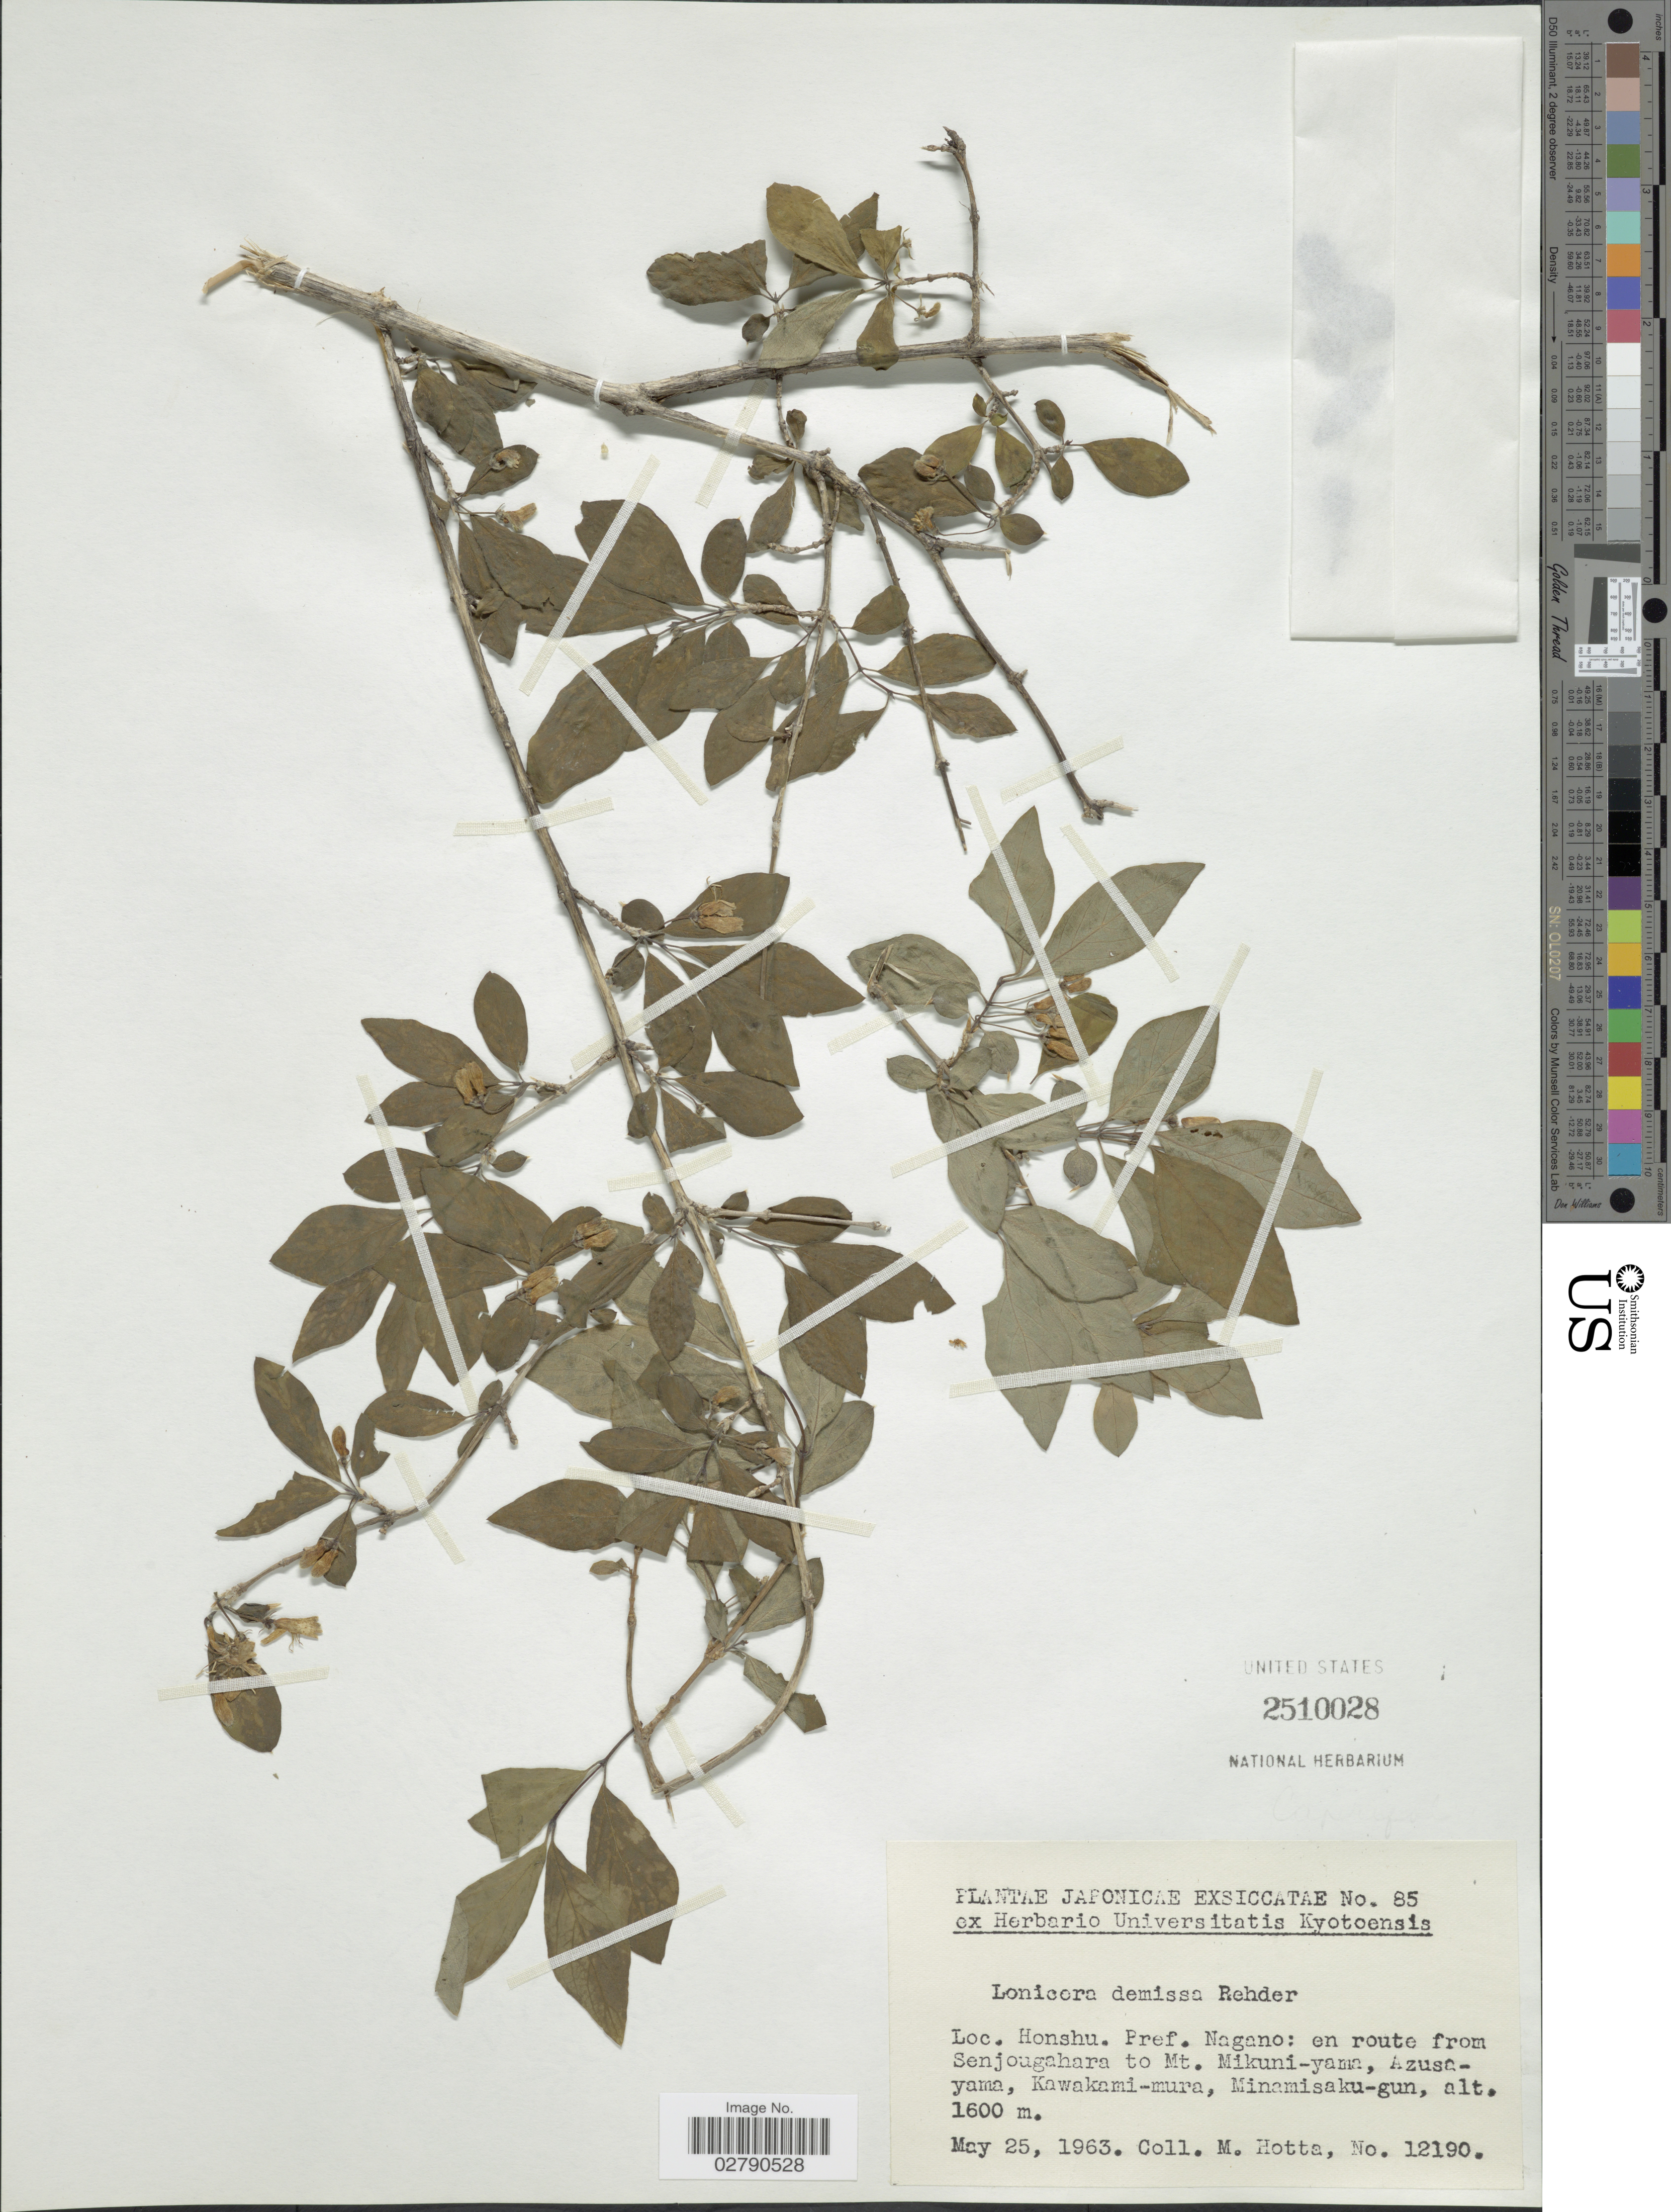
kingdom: Plantae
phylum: Tracheophyta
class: Magnoliopsida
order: Dipsacales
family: Caprifoliaceae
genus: Lonicera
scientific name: Lonicera demissa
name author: Rehder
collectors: M. Hotta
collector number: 12190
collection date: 1963-05-25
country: Japan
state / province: Nagano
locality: Honshu; en route from Senjougahara to Mt. Mikuni-yama, Azusayama, Kawakami-mura, Minamisaku-gun.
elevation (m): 1600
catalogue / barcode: US 2510028